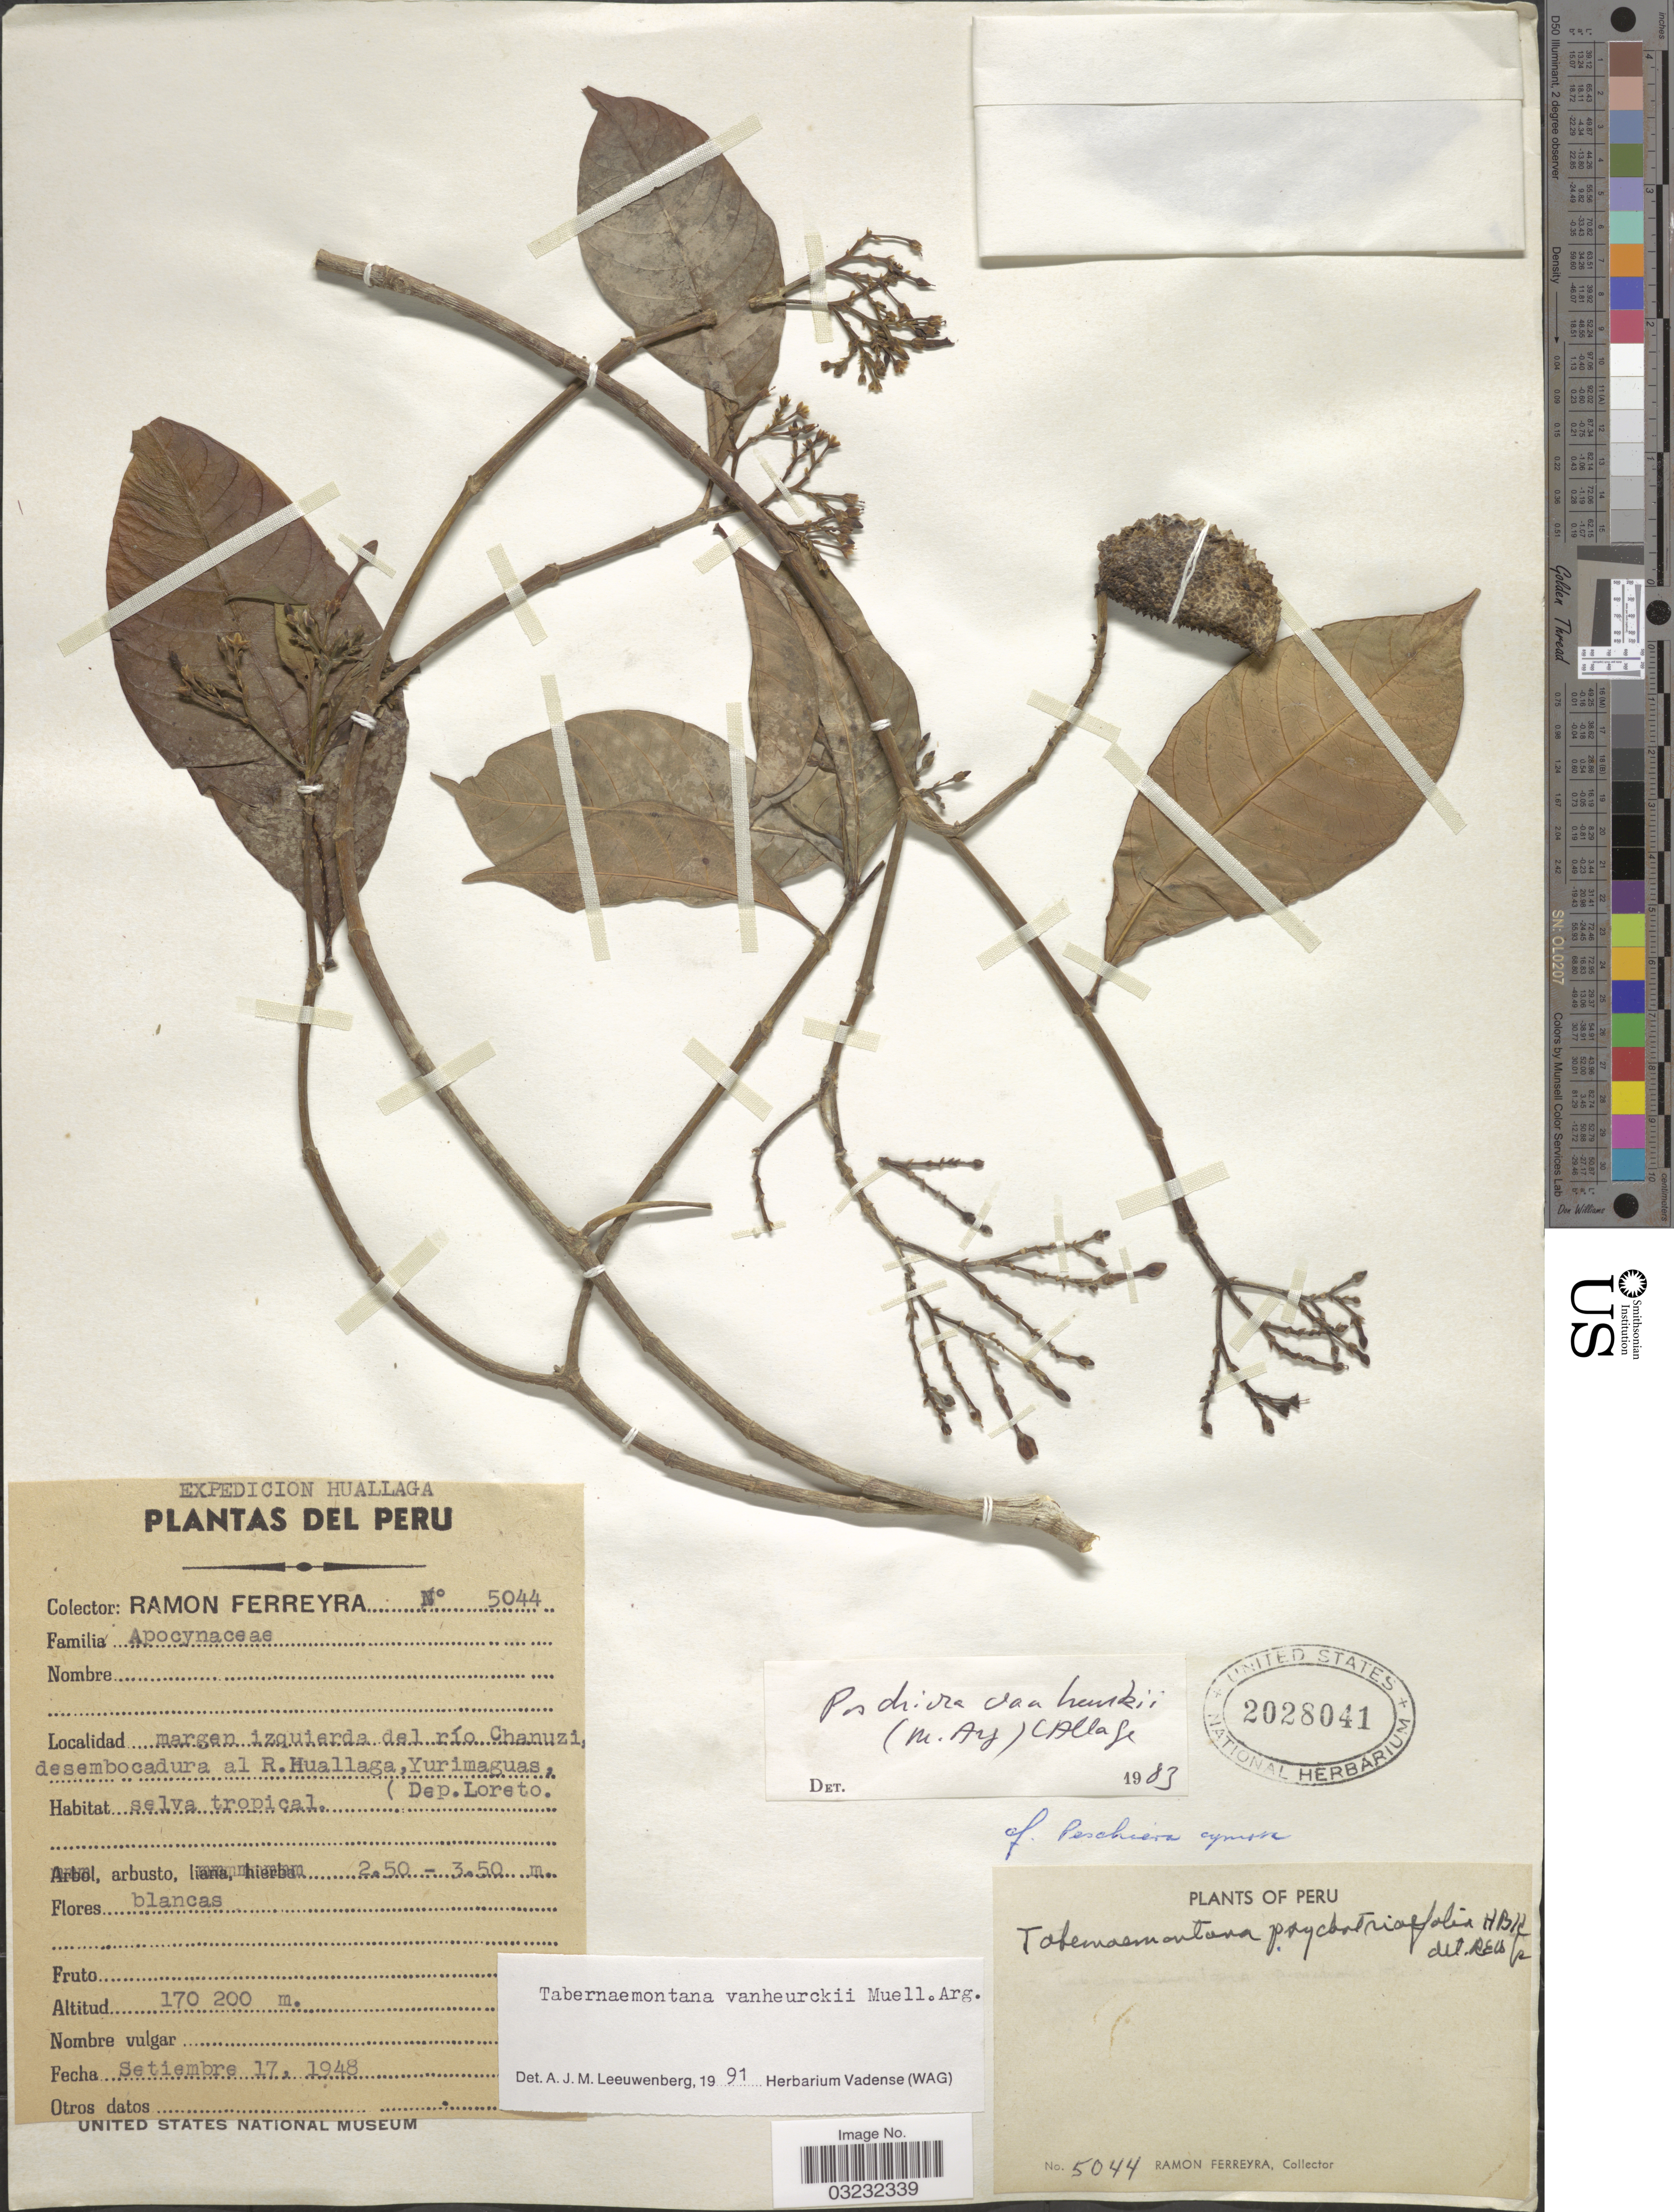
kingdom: Plantae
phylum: Tracheophyta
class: Magnoliopsida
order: Gentianales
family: Apocynaceae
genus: Tabernaemontana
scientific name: Tabernaemontana vanheurckii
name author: Müll. Arg.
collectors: R. A. Ferreyra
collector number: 5044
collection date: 1948-09-17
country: Peru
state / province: Loreto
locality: Margen izquierda del río Chanuzi, desembocadura el R. Huallaga, Yurimaguas, Dep. Loreto).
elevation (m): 170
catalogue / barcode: US 2028041